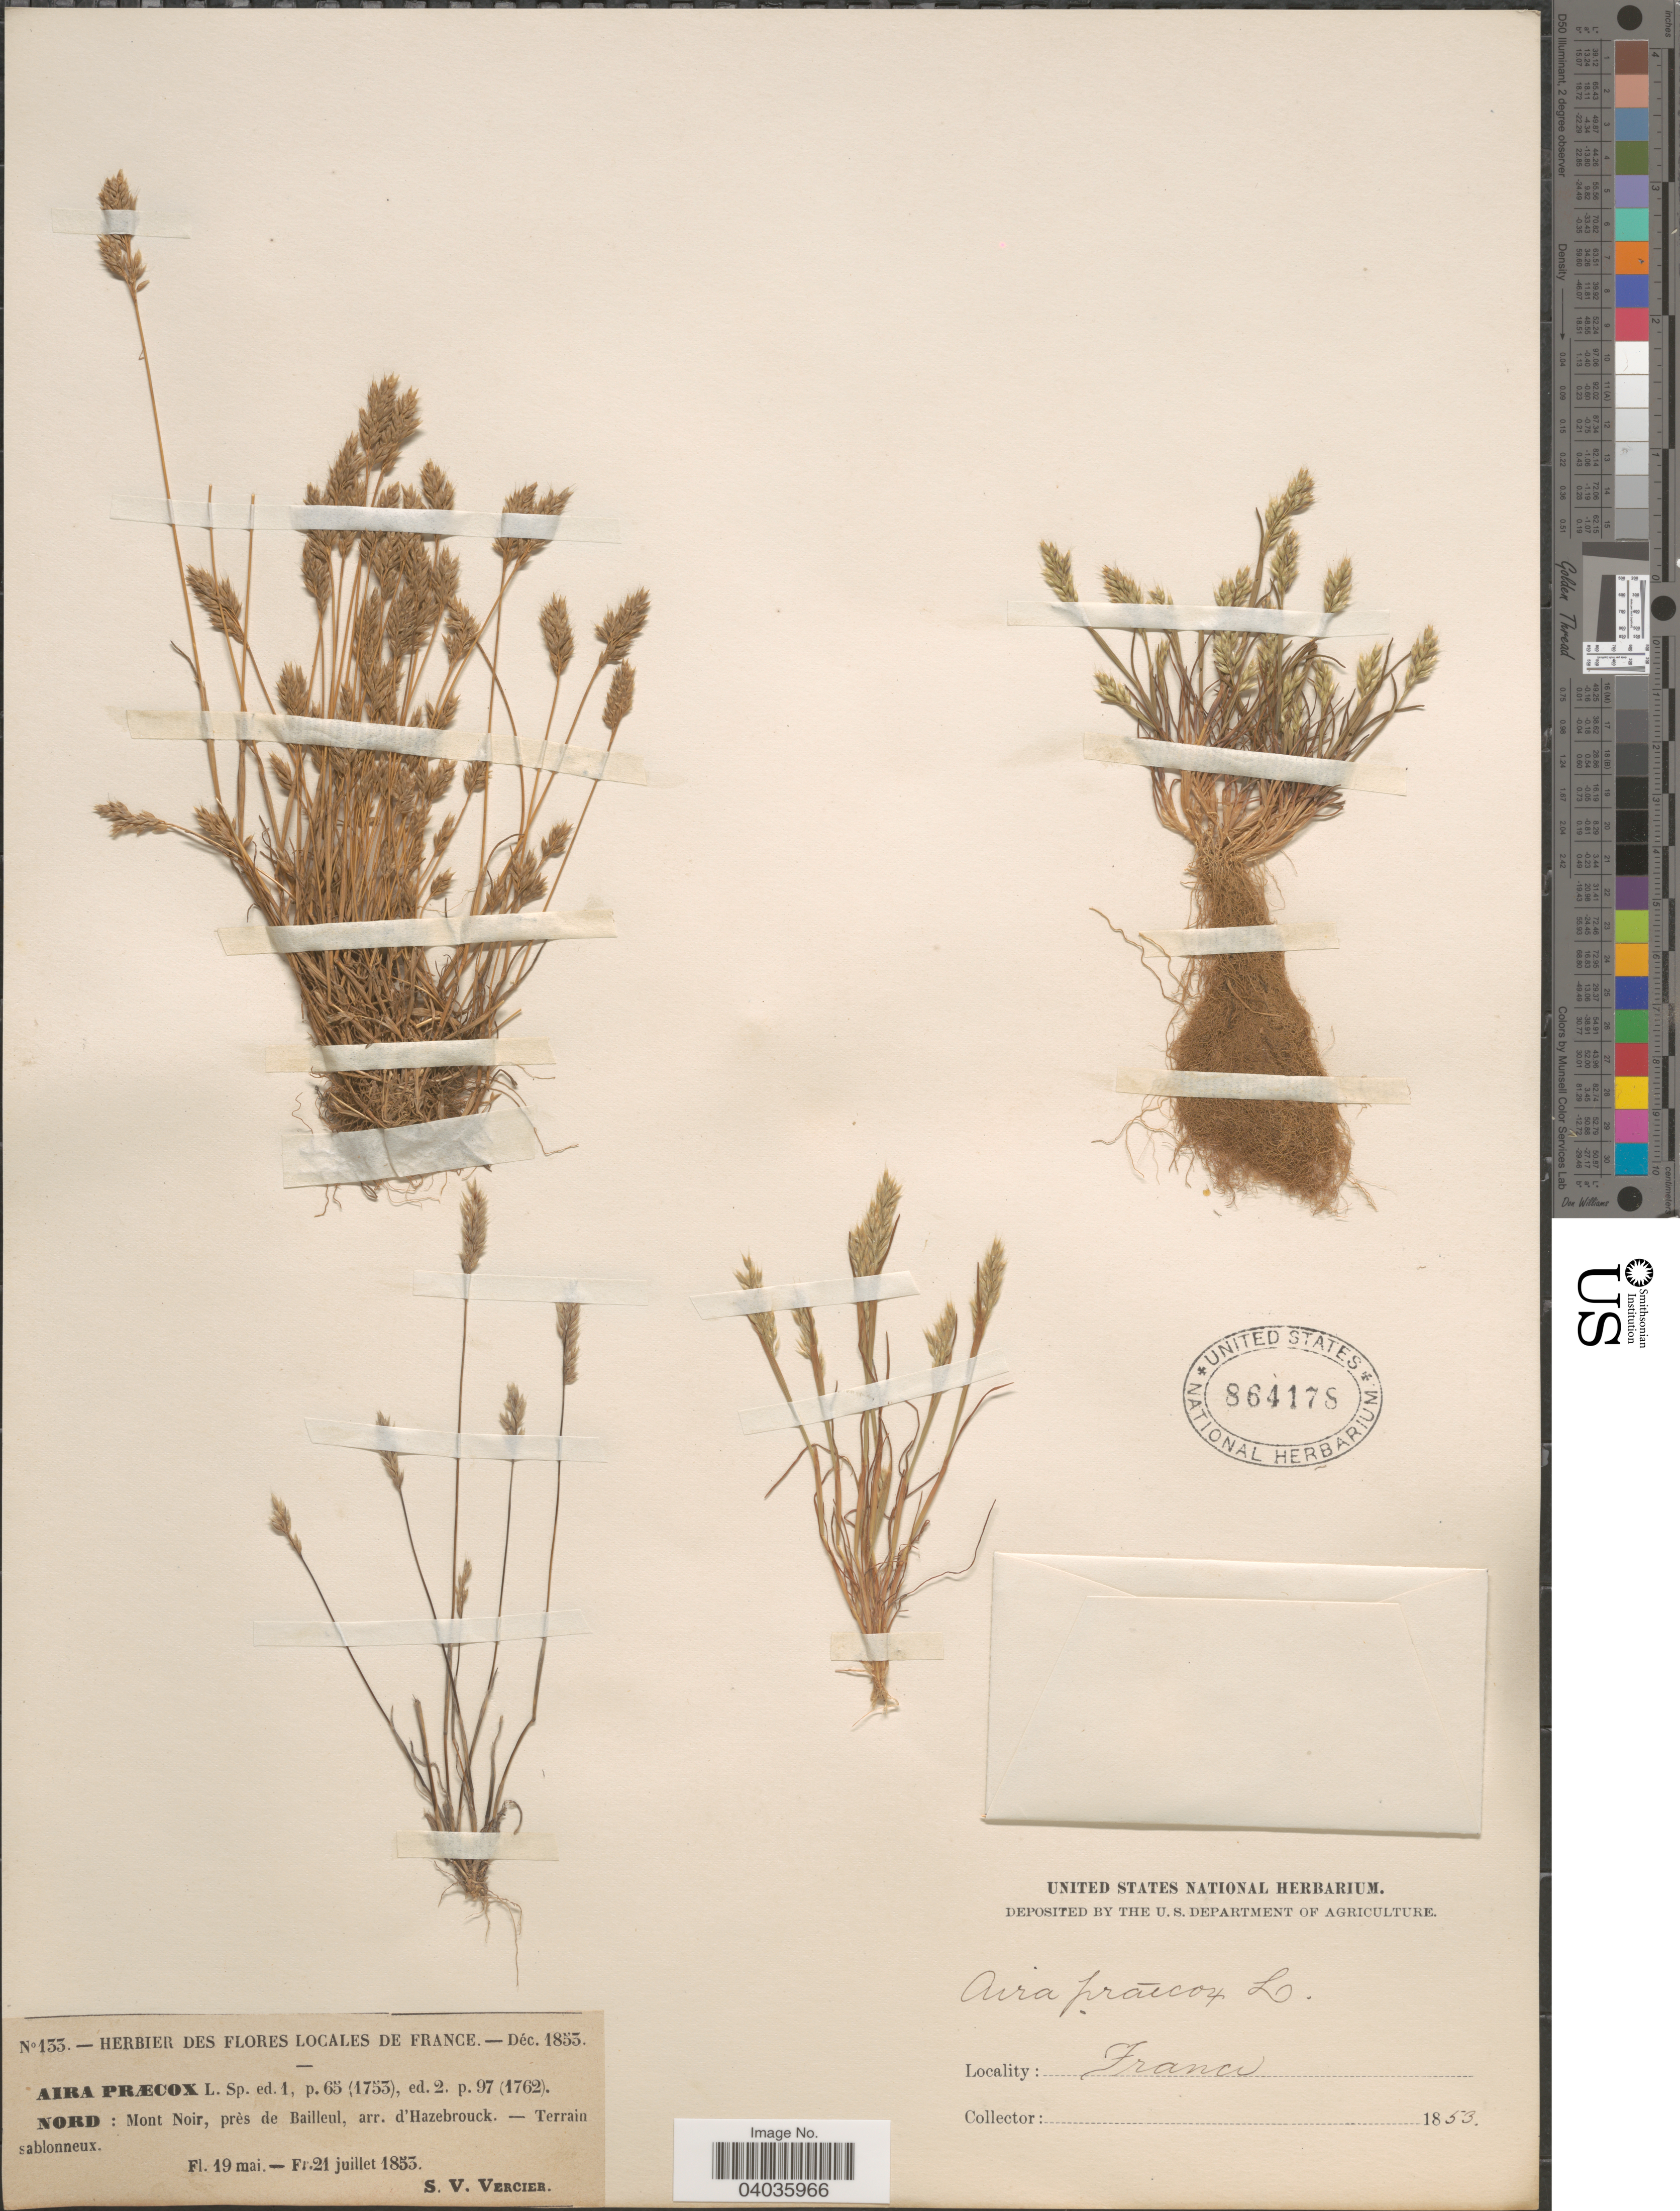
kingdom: Plantae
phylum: Tracheophyta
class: Liliopsida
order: Poales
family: Poaceae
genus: Aira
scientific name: Aira praecox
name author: L.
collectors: S. Vercier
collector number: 133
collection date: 1853-05-18/1853-07-21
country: France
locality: Nord: Mont Noir, près de Bailleul, arr. d'Hazebrouck.- Terrain sablonneux.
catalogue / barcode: US 864178